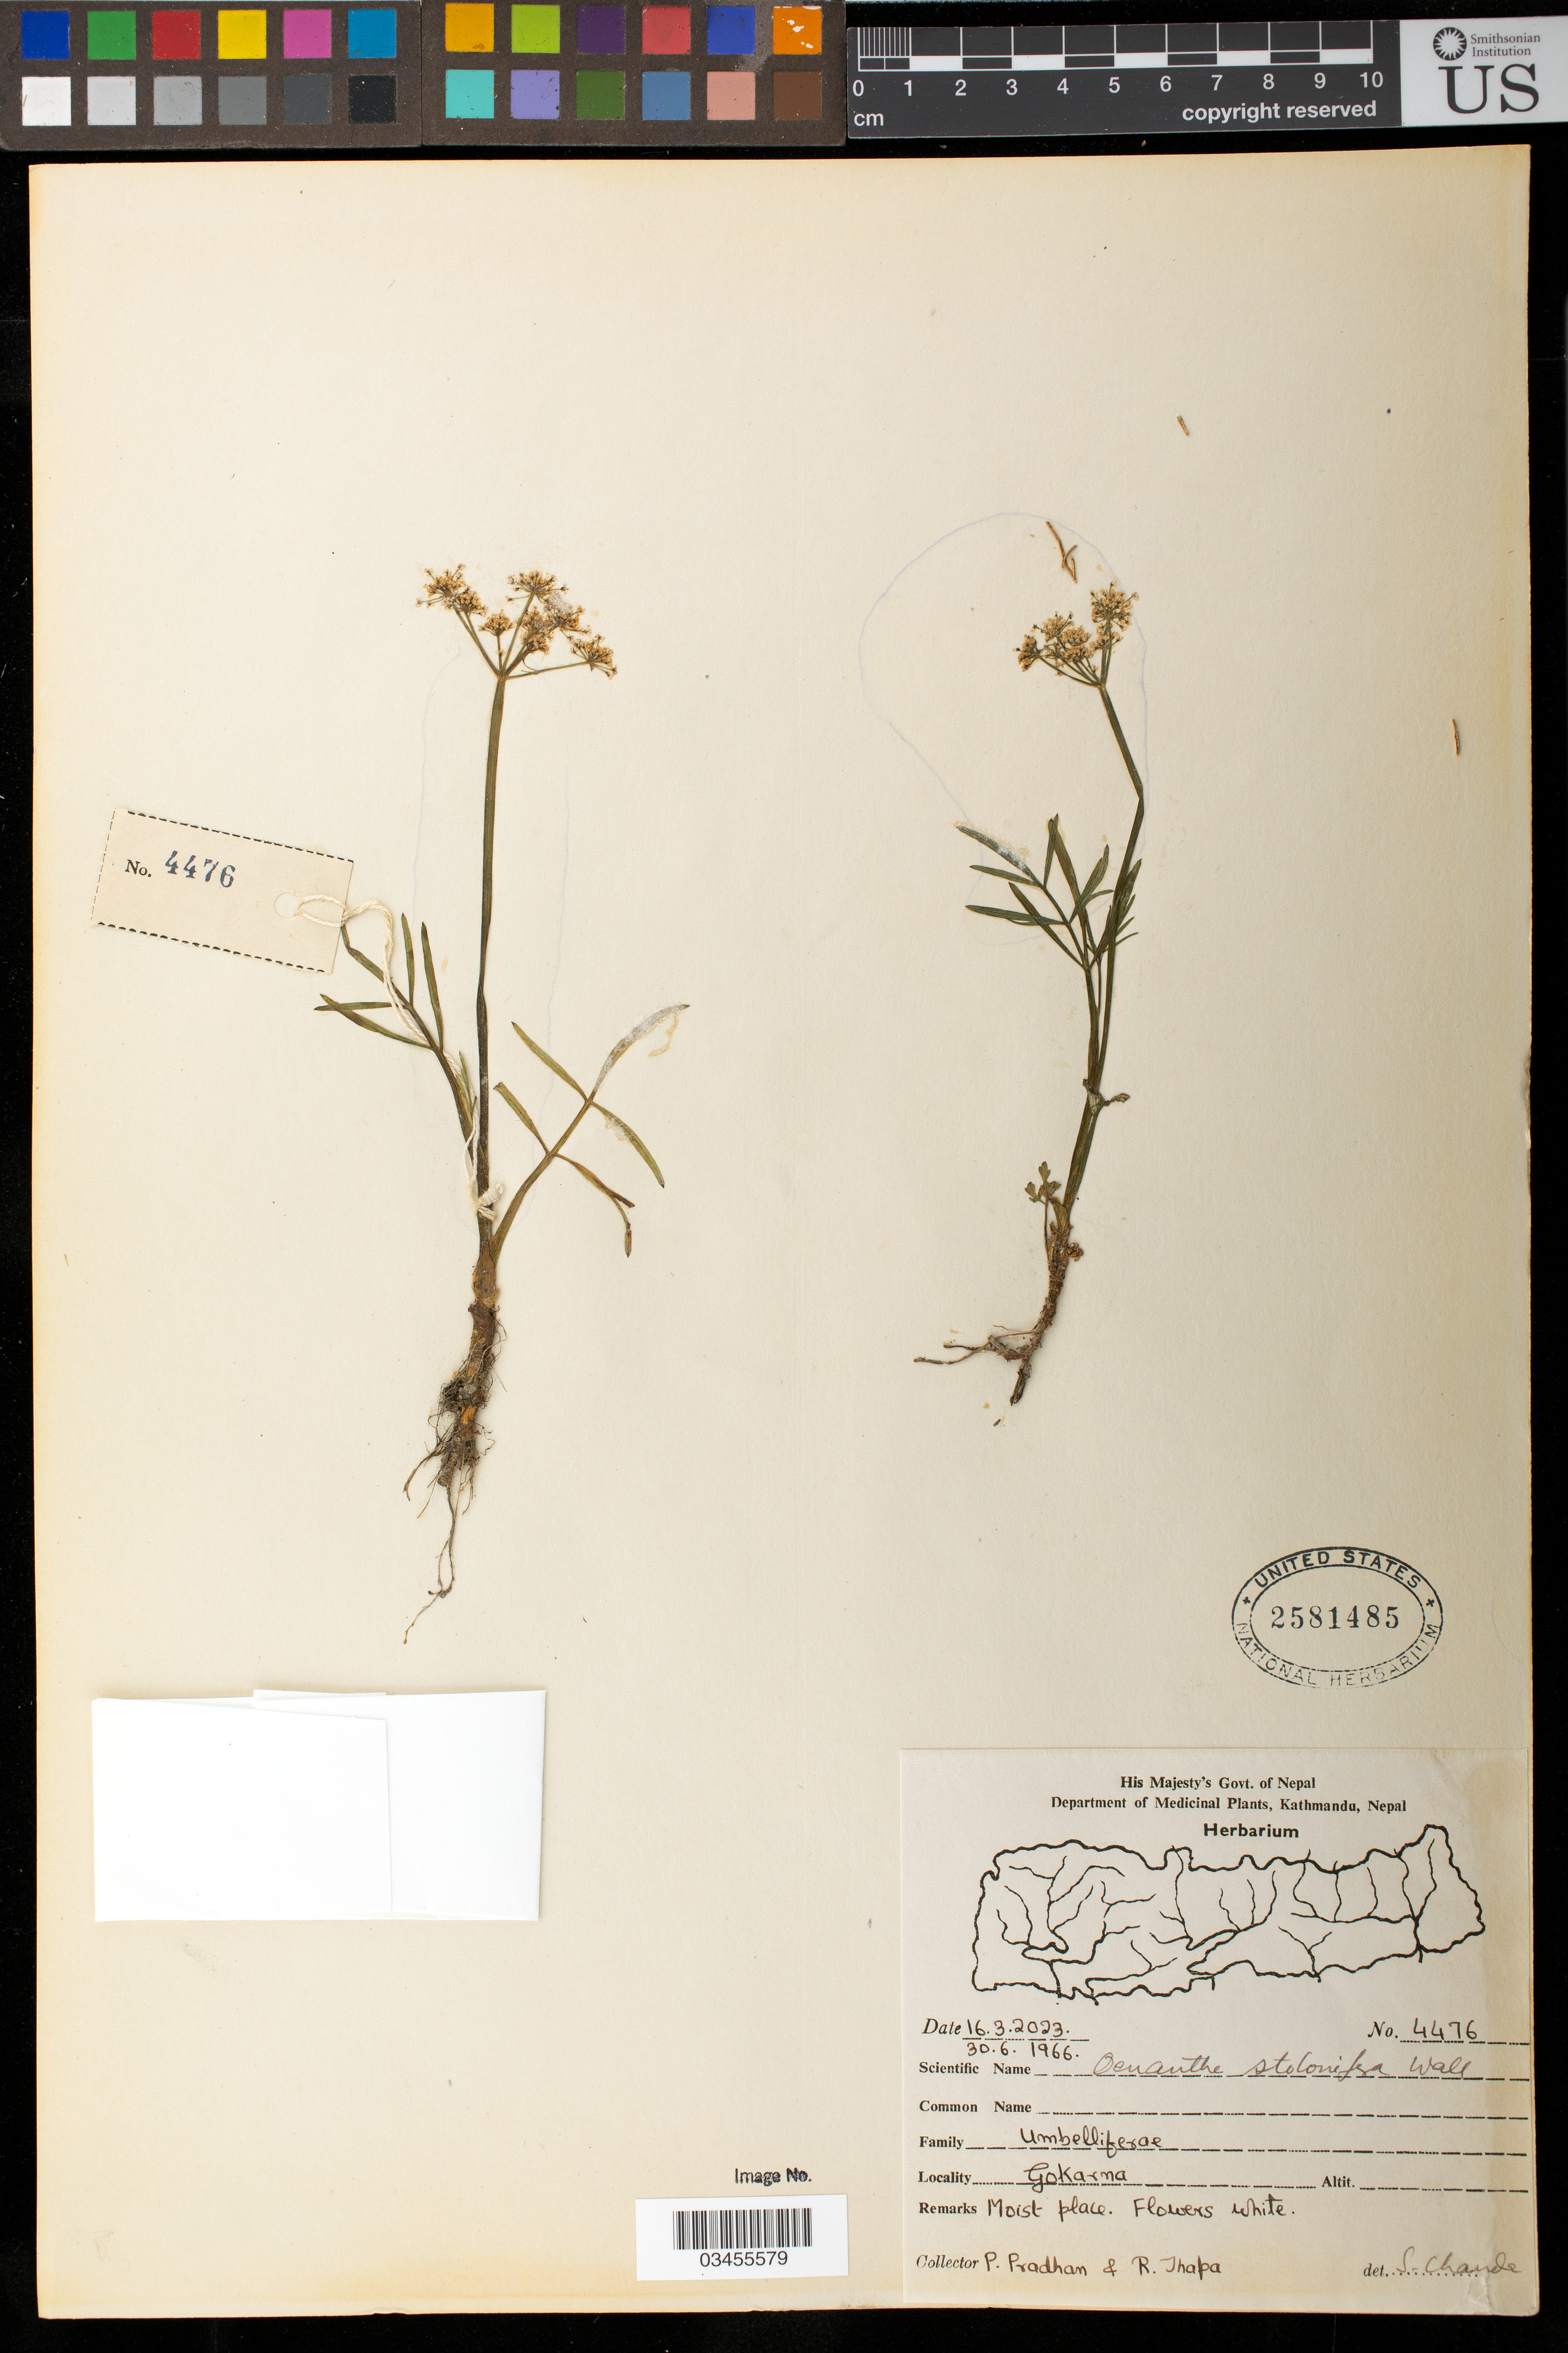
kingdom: Plantae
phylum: Tracheophyta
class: Magnoliopsida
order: Apiales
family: Apiaceae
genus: Oenanthe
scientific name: Oenanthe stolonifera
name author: Wall. ex DC.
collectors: P. Pradhan & R. Thapa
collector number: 4476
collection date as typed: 30 Jun 1966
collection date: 1966-06-30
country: Nepal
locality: Gokarna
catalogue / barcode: US 2581485